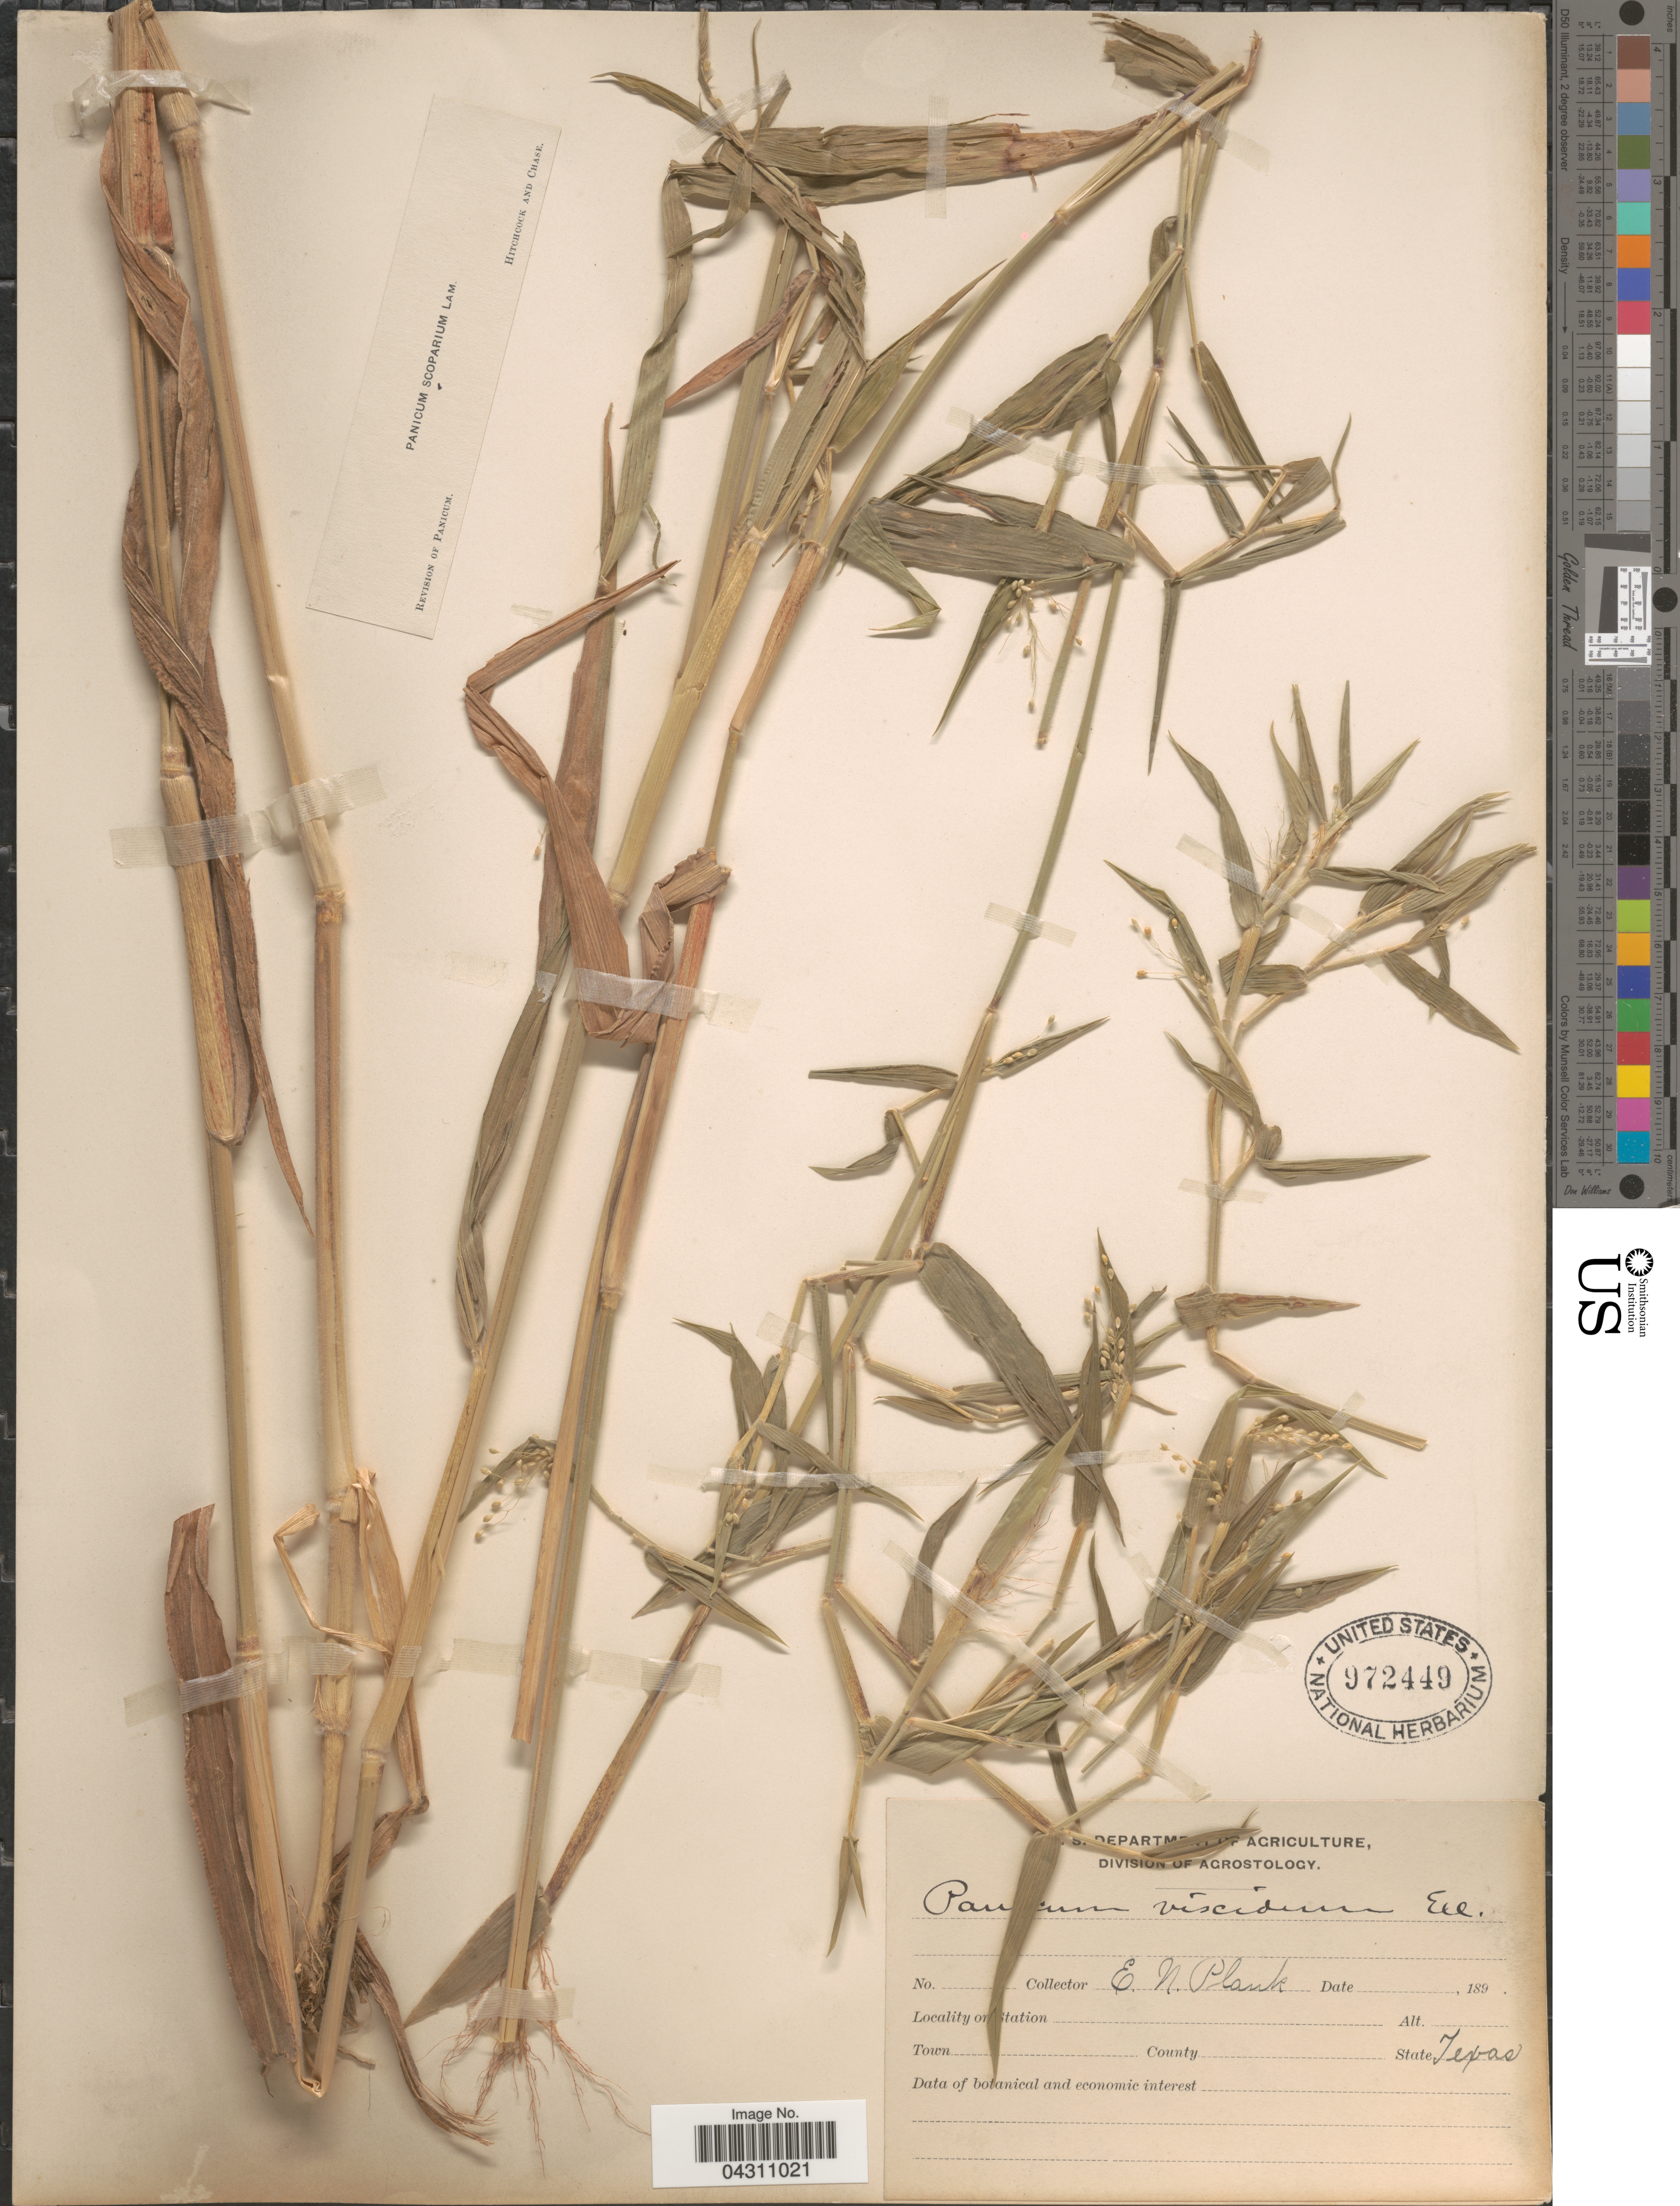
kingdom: Plantae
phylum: Tracheophyta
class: Liliopsida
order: Poales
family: Poaceae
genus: Dichanthelium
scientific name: Dichanthelium scoparium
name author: (Lam.) Gould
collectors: E. Plank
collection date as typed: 189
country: United States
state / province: Texas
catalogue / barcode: US 972449